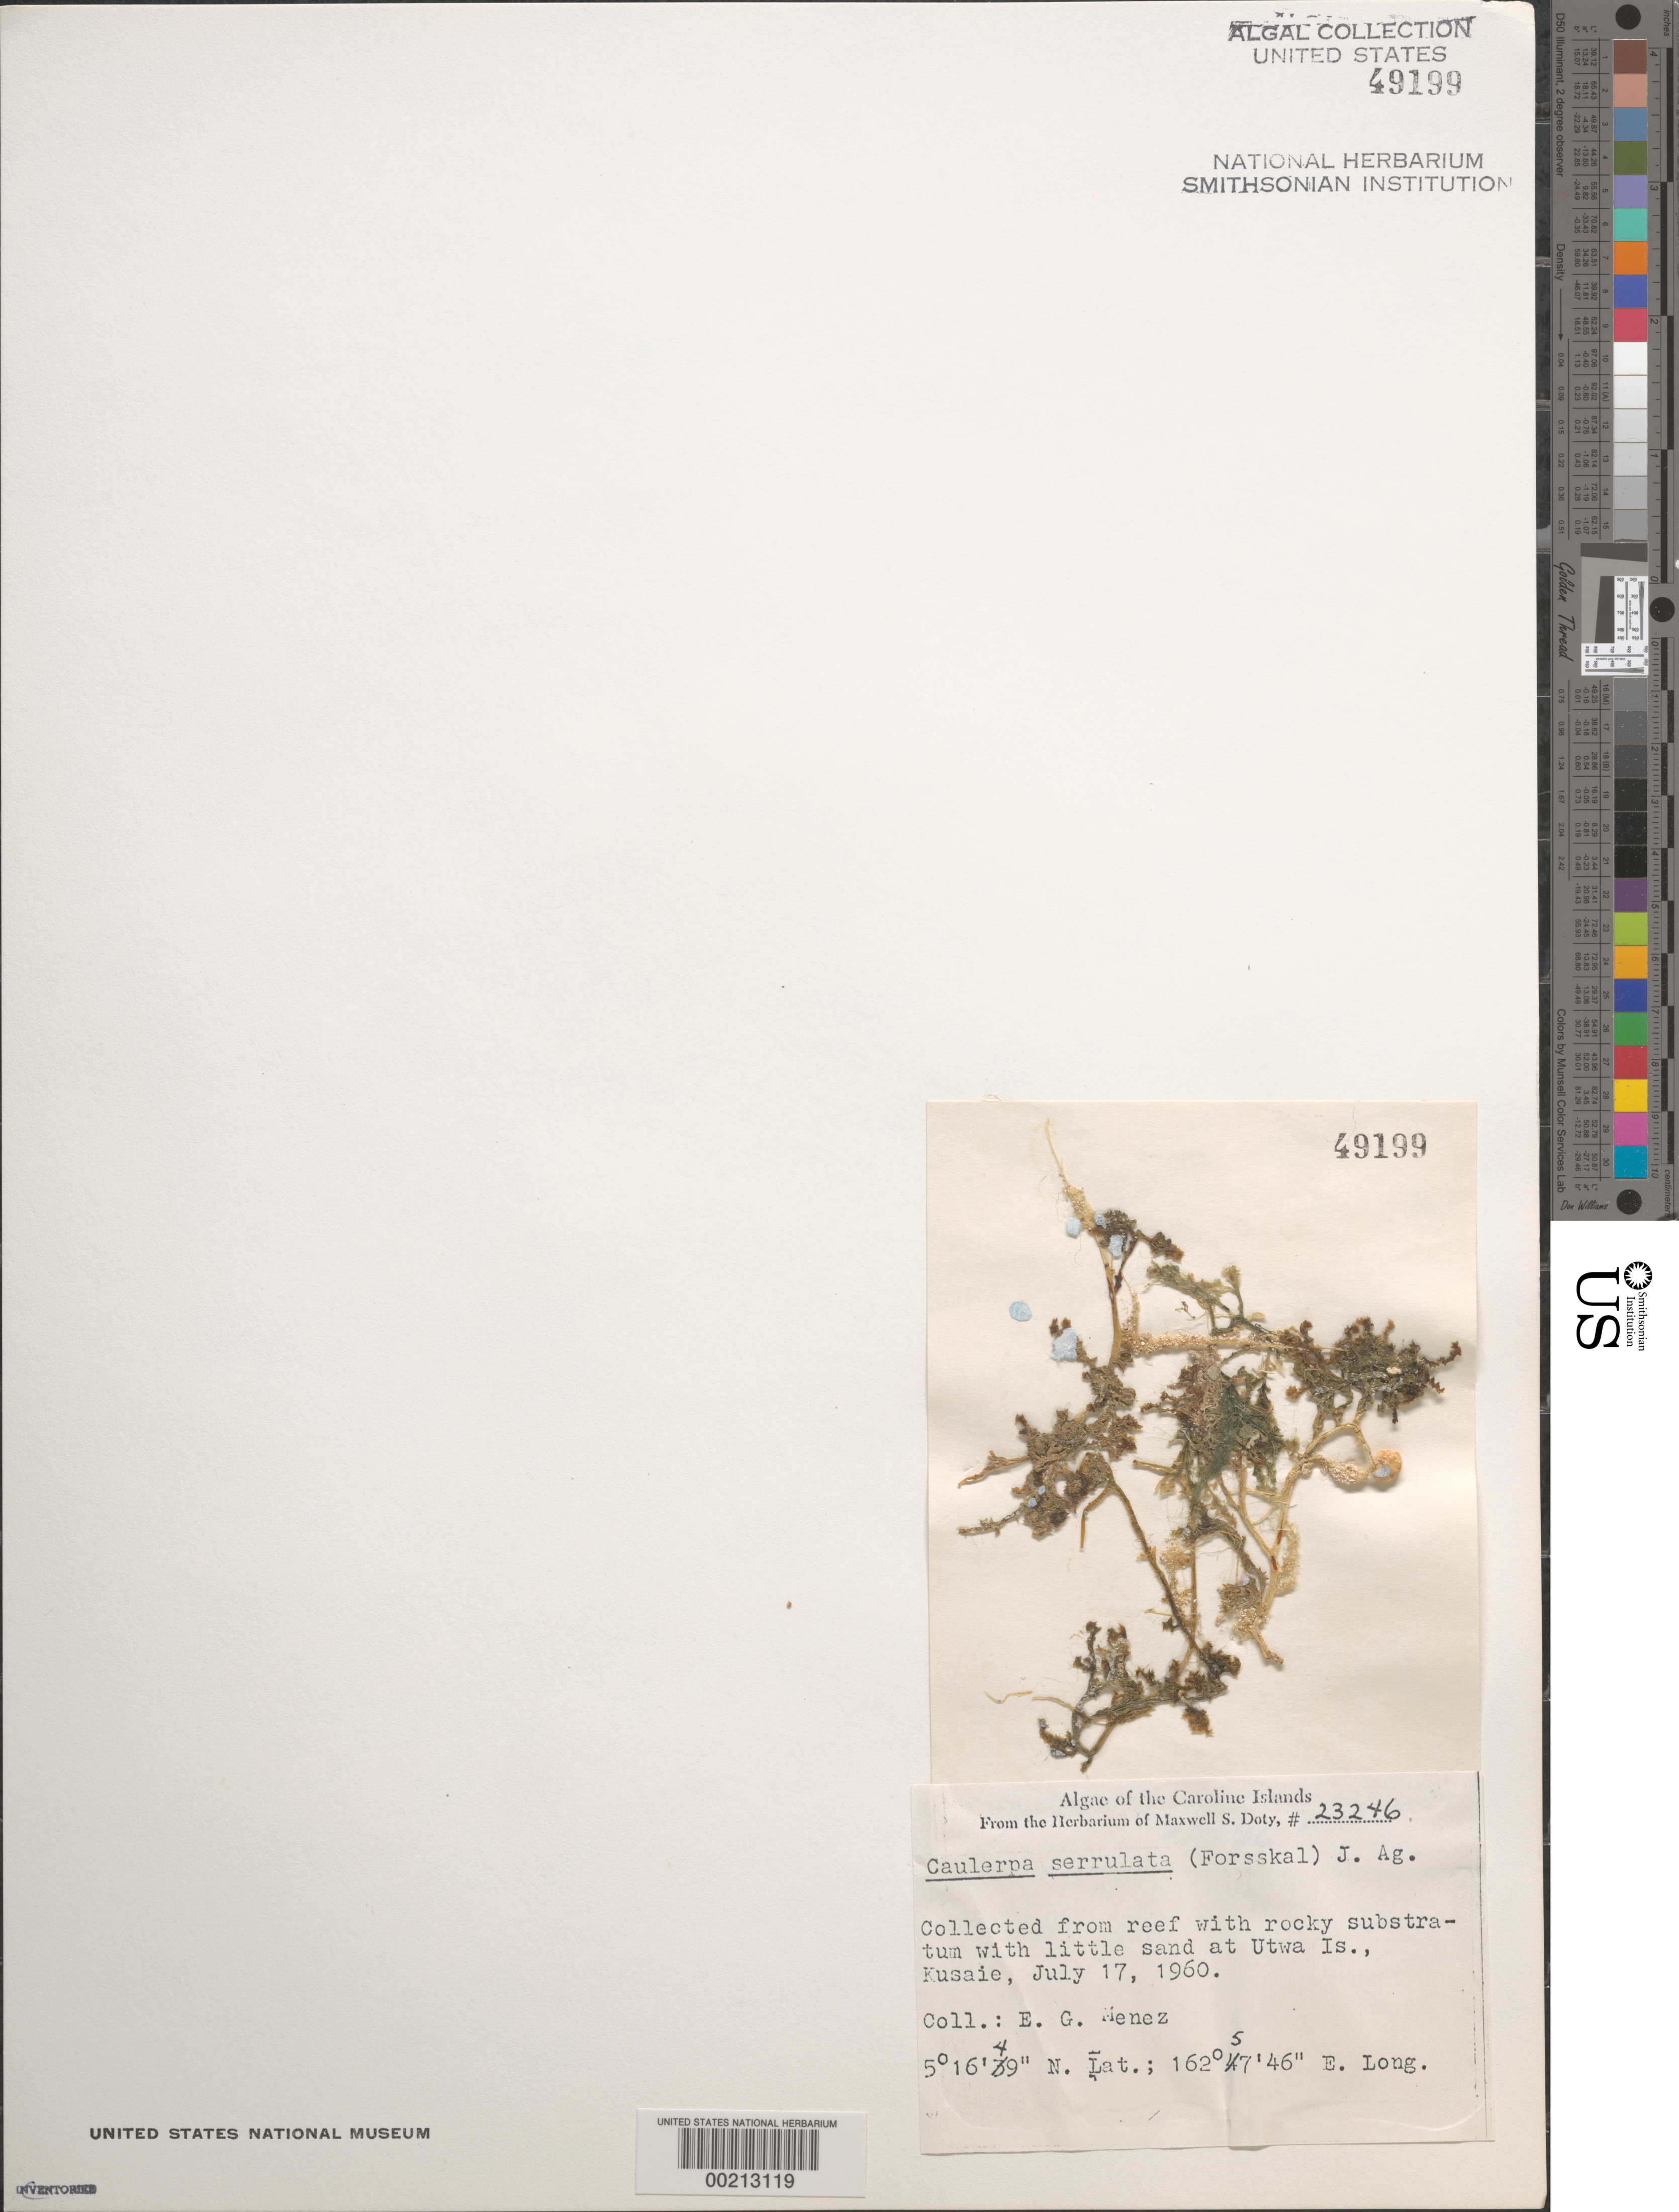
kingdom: Plantae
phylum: Chlorophyta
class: Ulvophyceae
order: Bryopsidales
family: Caulerpaceae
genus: Caulerpa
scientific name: Caulerpa serrulata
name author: (Forssk.) J. Agardh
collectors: Meñez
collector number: MSD 23246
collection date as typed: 17 Jul 1960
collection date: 1960-07-17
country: Micronesia, Federated States of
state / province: Kosrae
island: Utwa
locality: Utwa Island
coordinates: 5 16' 49" N, 162 57' 46" E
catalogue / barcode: US 49199